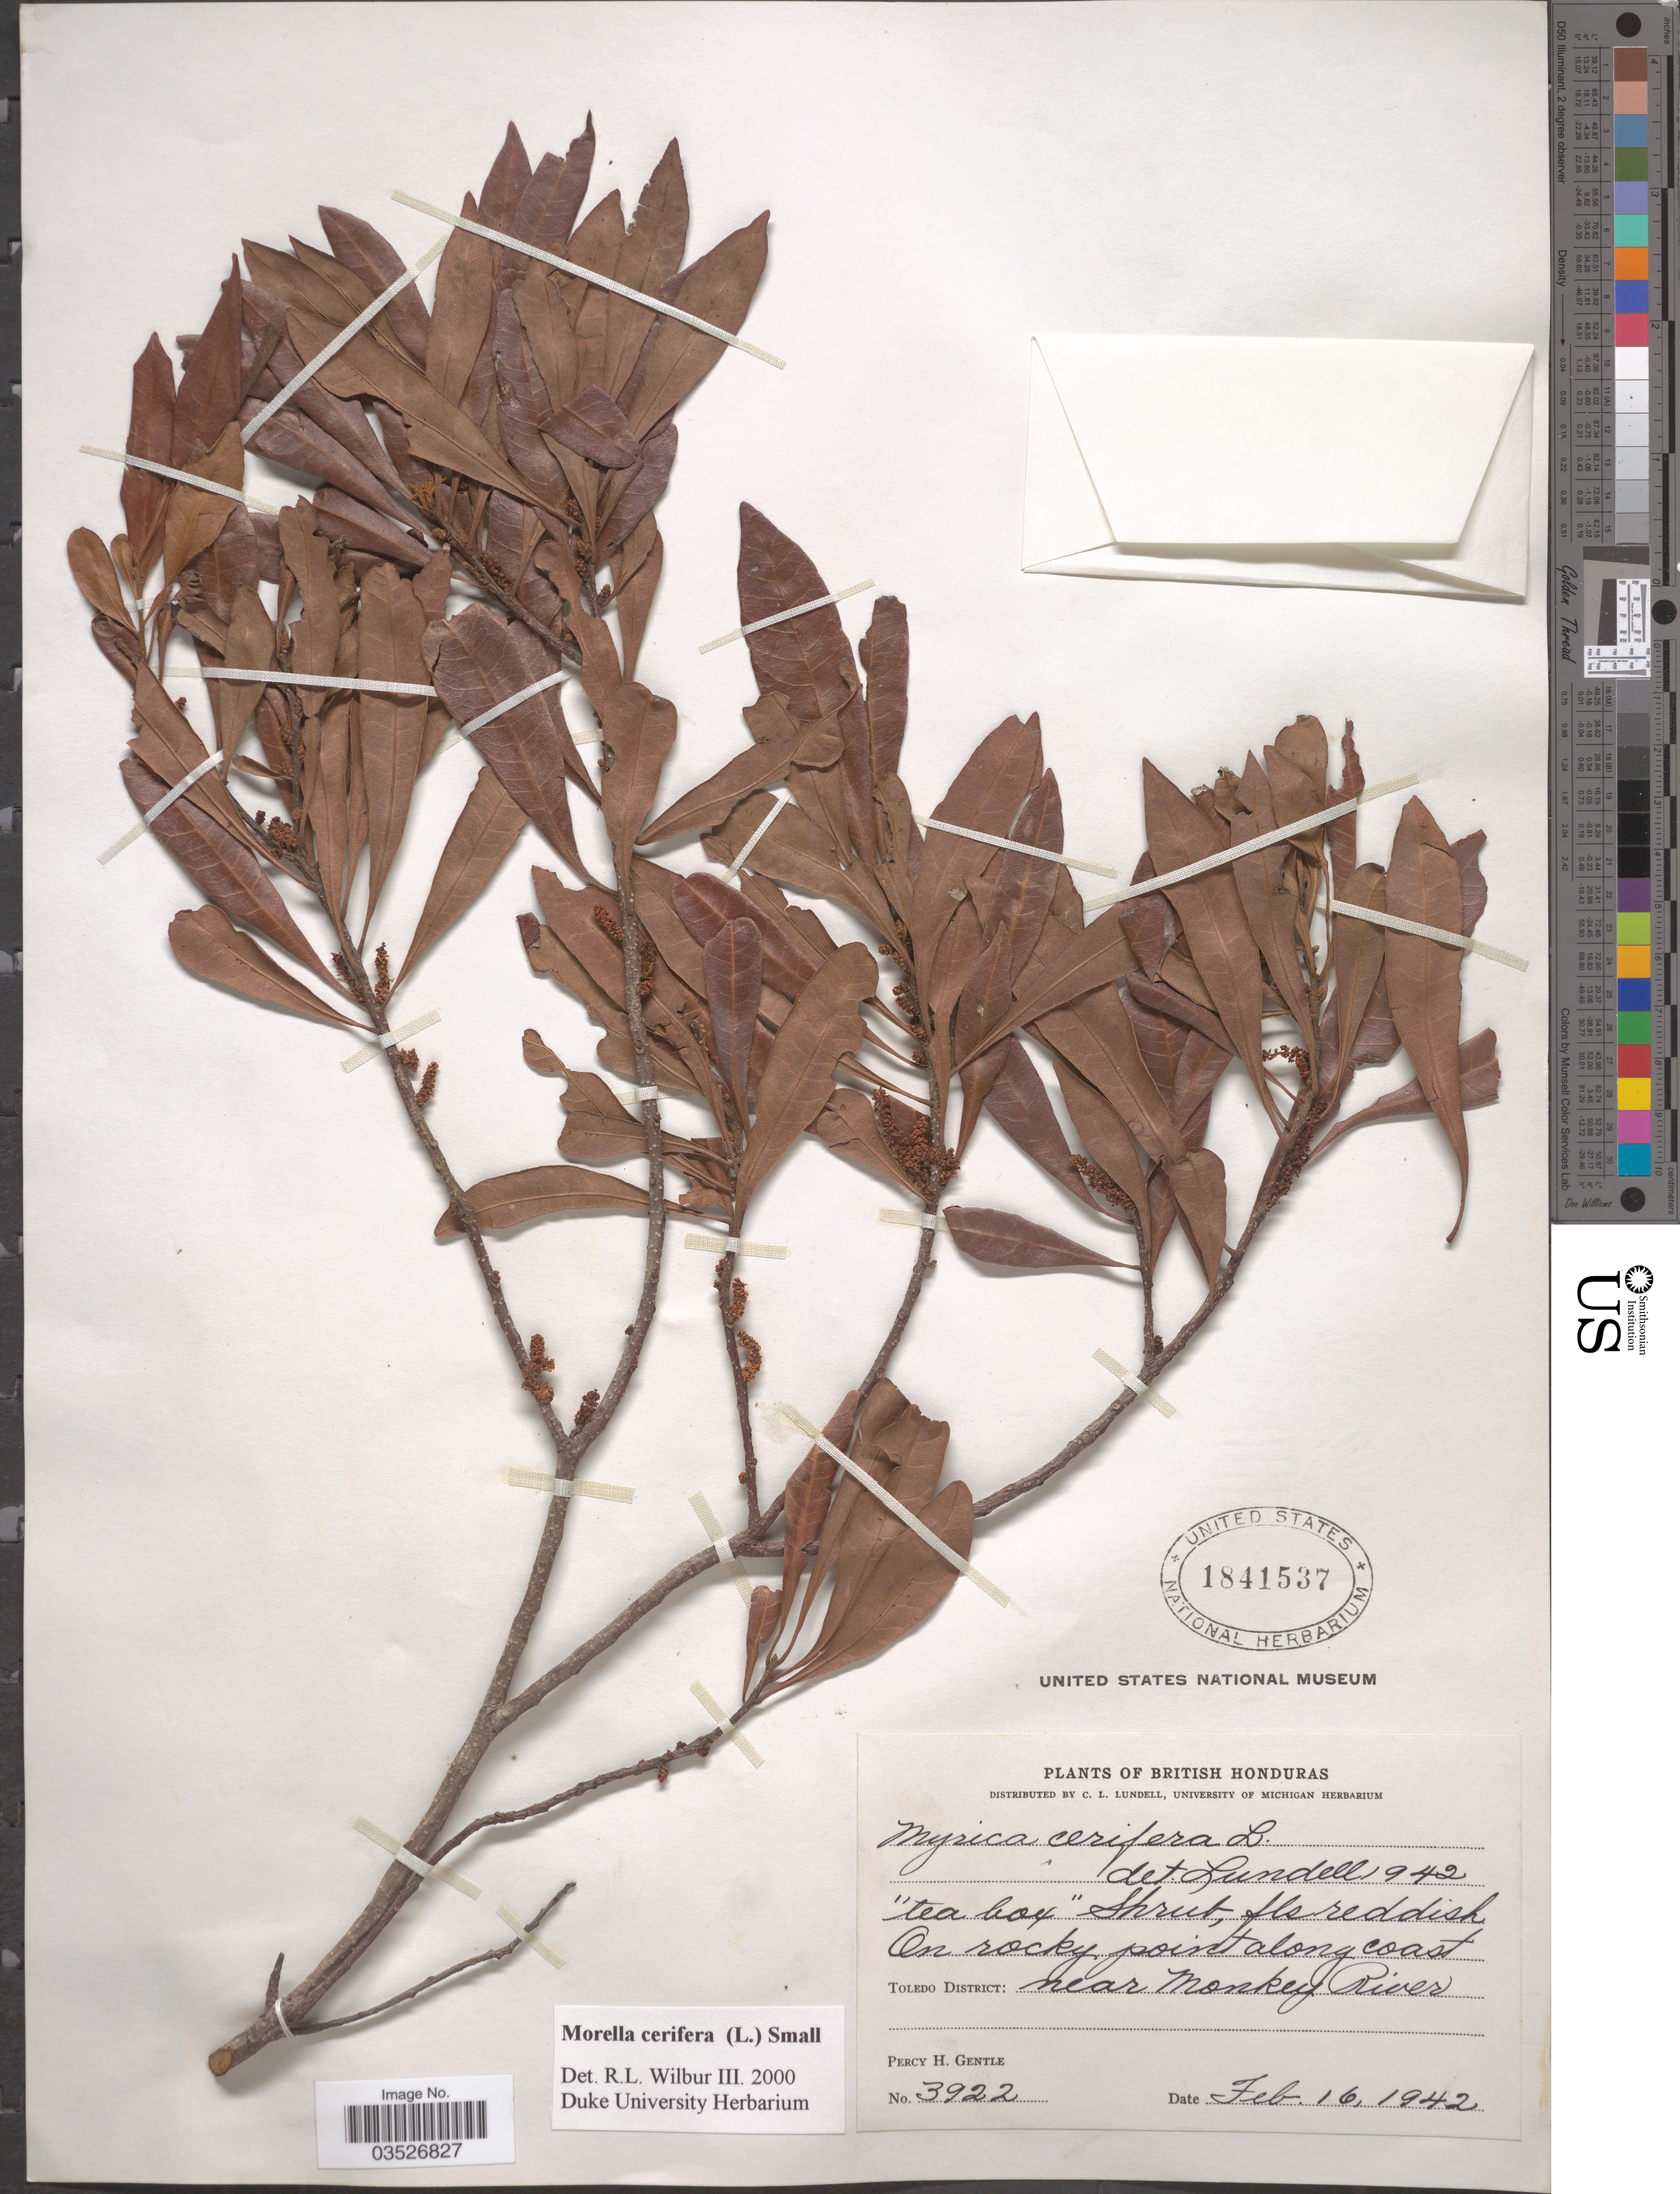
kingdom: Plantae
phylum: Tracheophyta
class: Magnoliopsida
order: Fagales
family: Myricaceae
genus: Morella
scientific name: Morella cerifera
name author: (L.) Small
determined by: Wilbur, R. L.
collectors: P. H. Gentle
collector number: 3922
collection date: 1942-02-16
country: Belize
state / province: Toledo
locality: British Honduras. Toledo District. On rocky point along coast near Monkey River.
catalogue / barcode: US 1841537